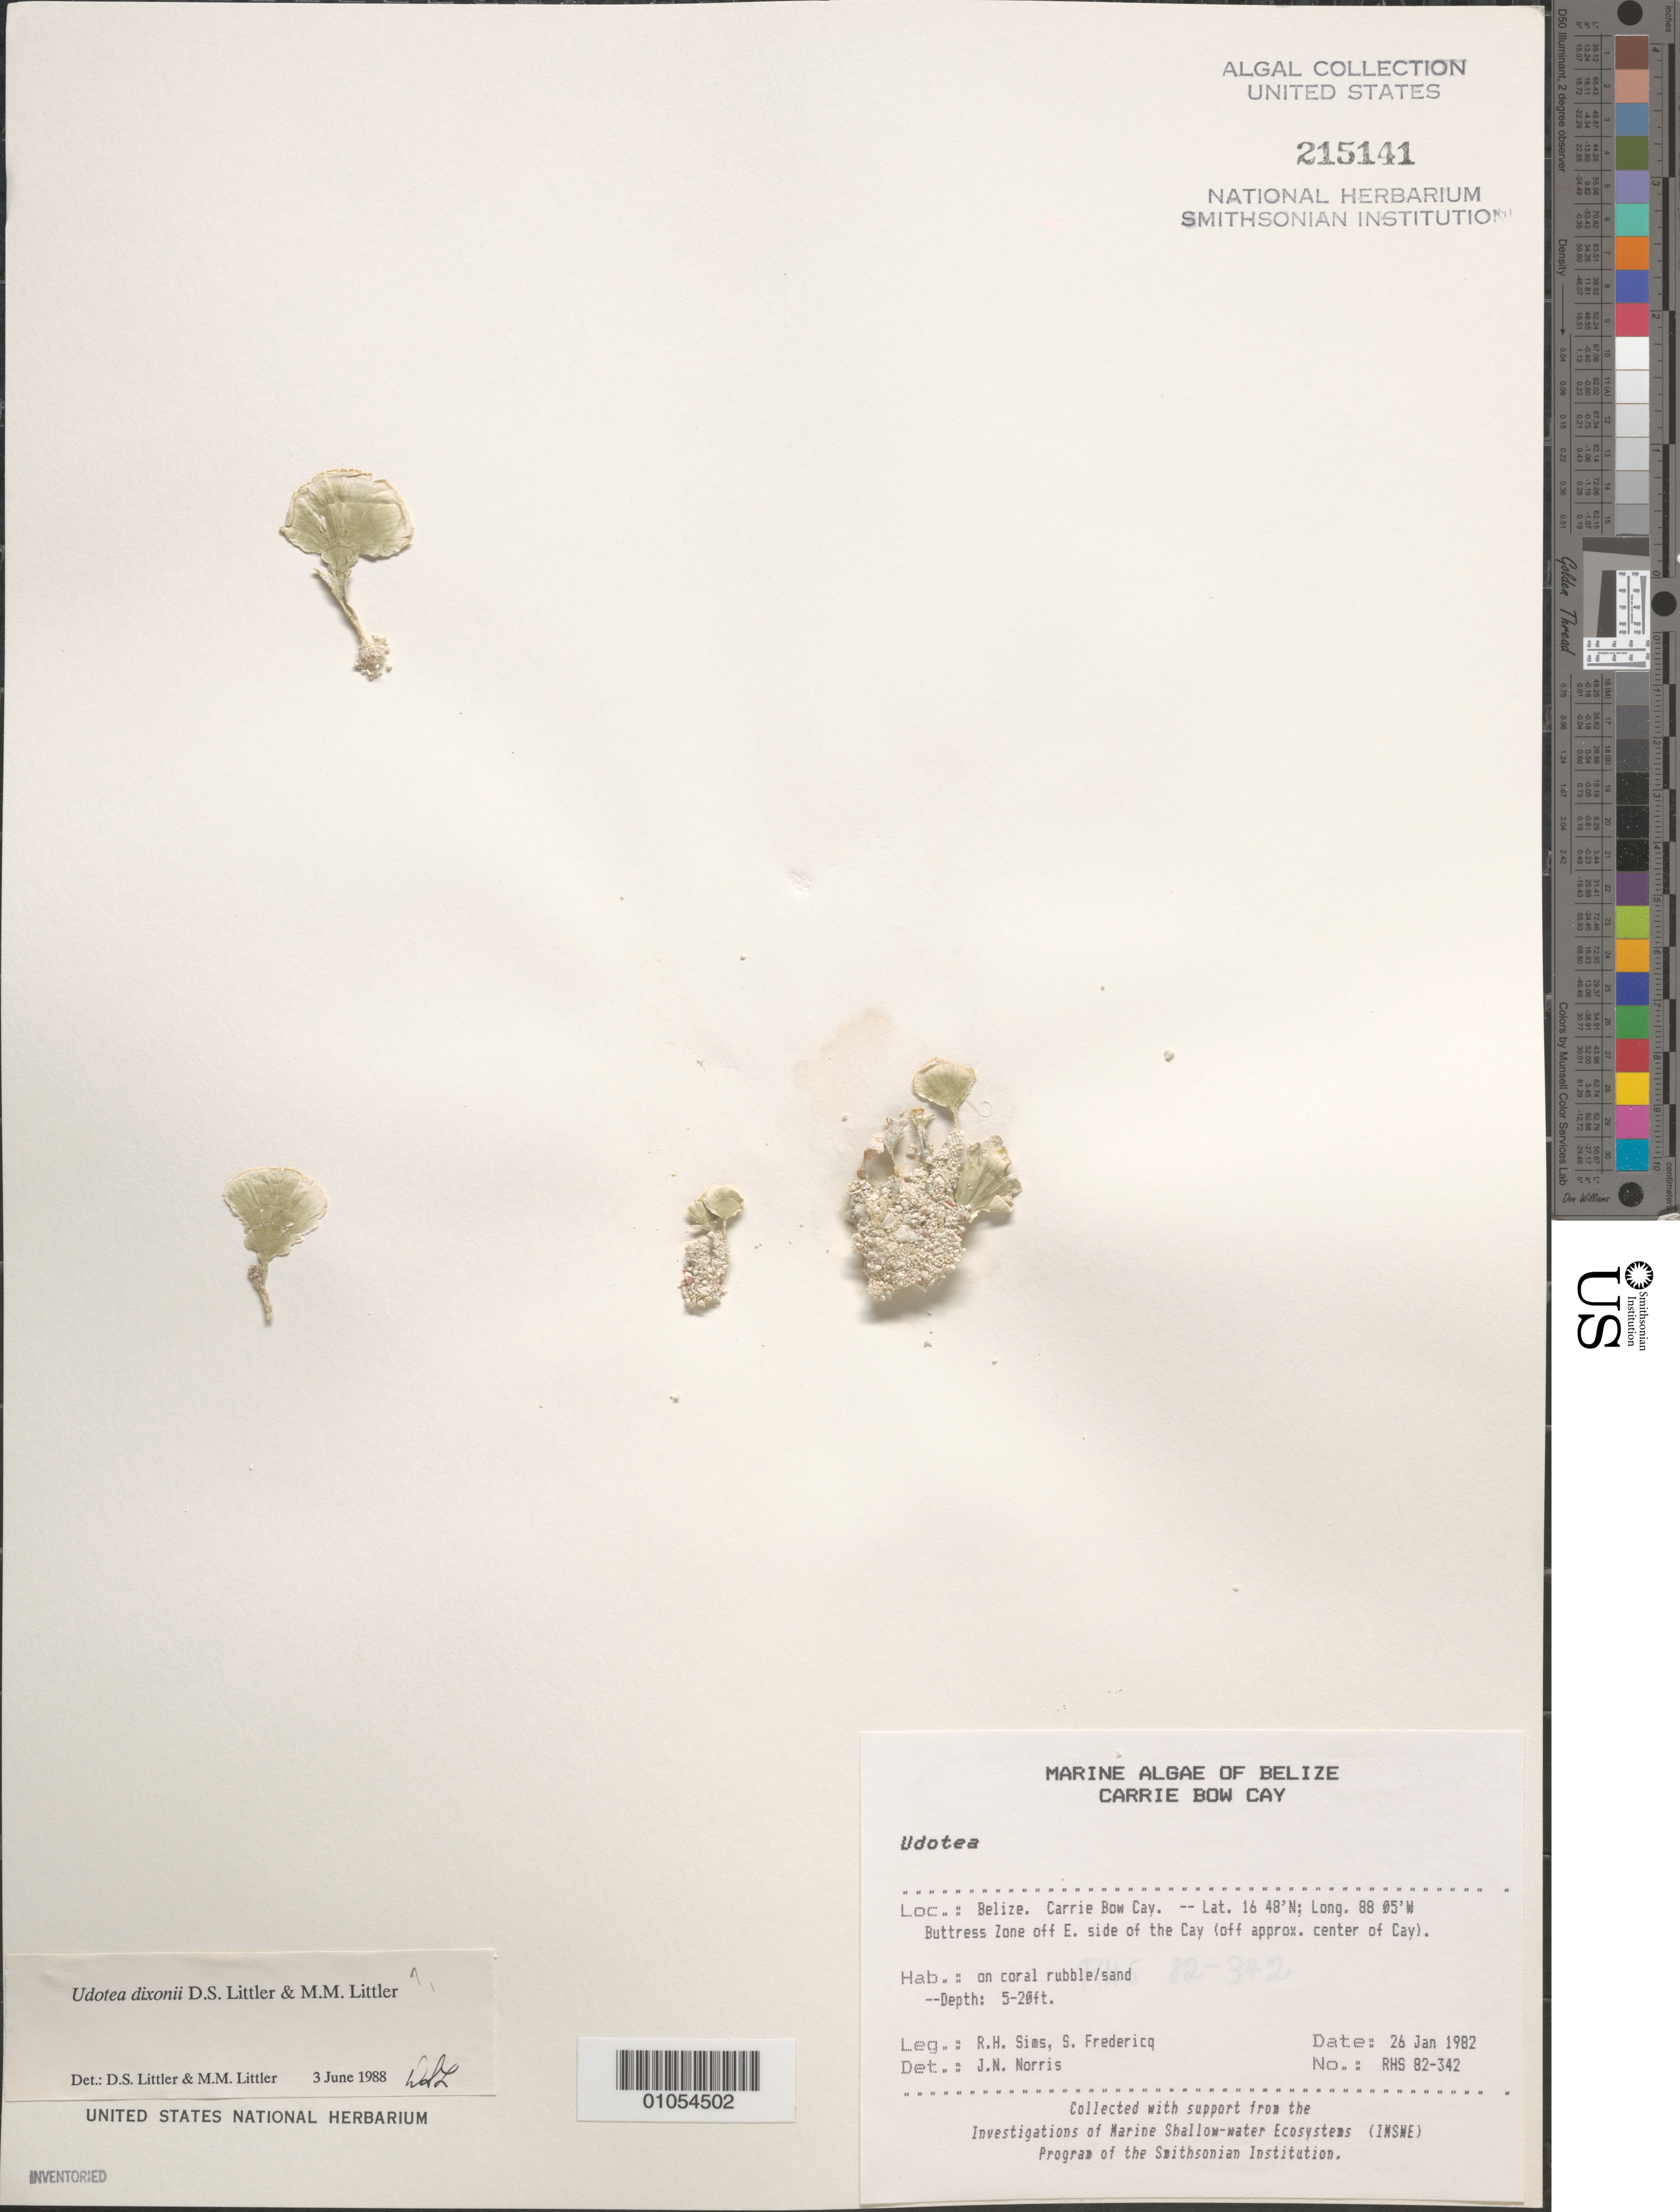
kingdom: Plantae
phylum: Chlorophyta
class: Ulvophyceae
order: Bryopsidales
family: Udoteaceae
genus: Udotea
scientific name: Udotea dixonii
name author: D.S. Littler & Littler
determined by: Littler, D. S.; Littler, M. M.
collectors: R. H. Sims & S. Fredericq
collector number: RHS 82-342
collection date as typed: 26 Jan 1982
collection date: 1982-01-26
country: Belize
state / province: Stann Creek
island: Carrie Bow Cay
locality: Off east side of the cay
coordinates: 16 48'N, 88 05'W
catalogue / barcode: US 215141